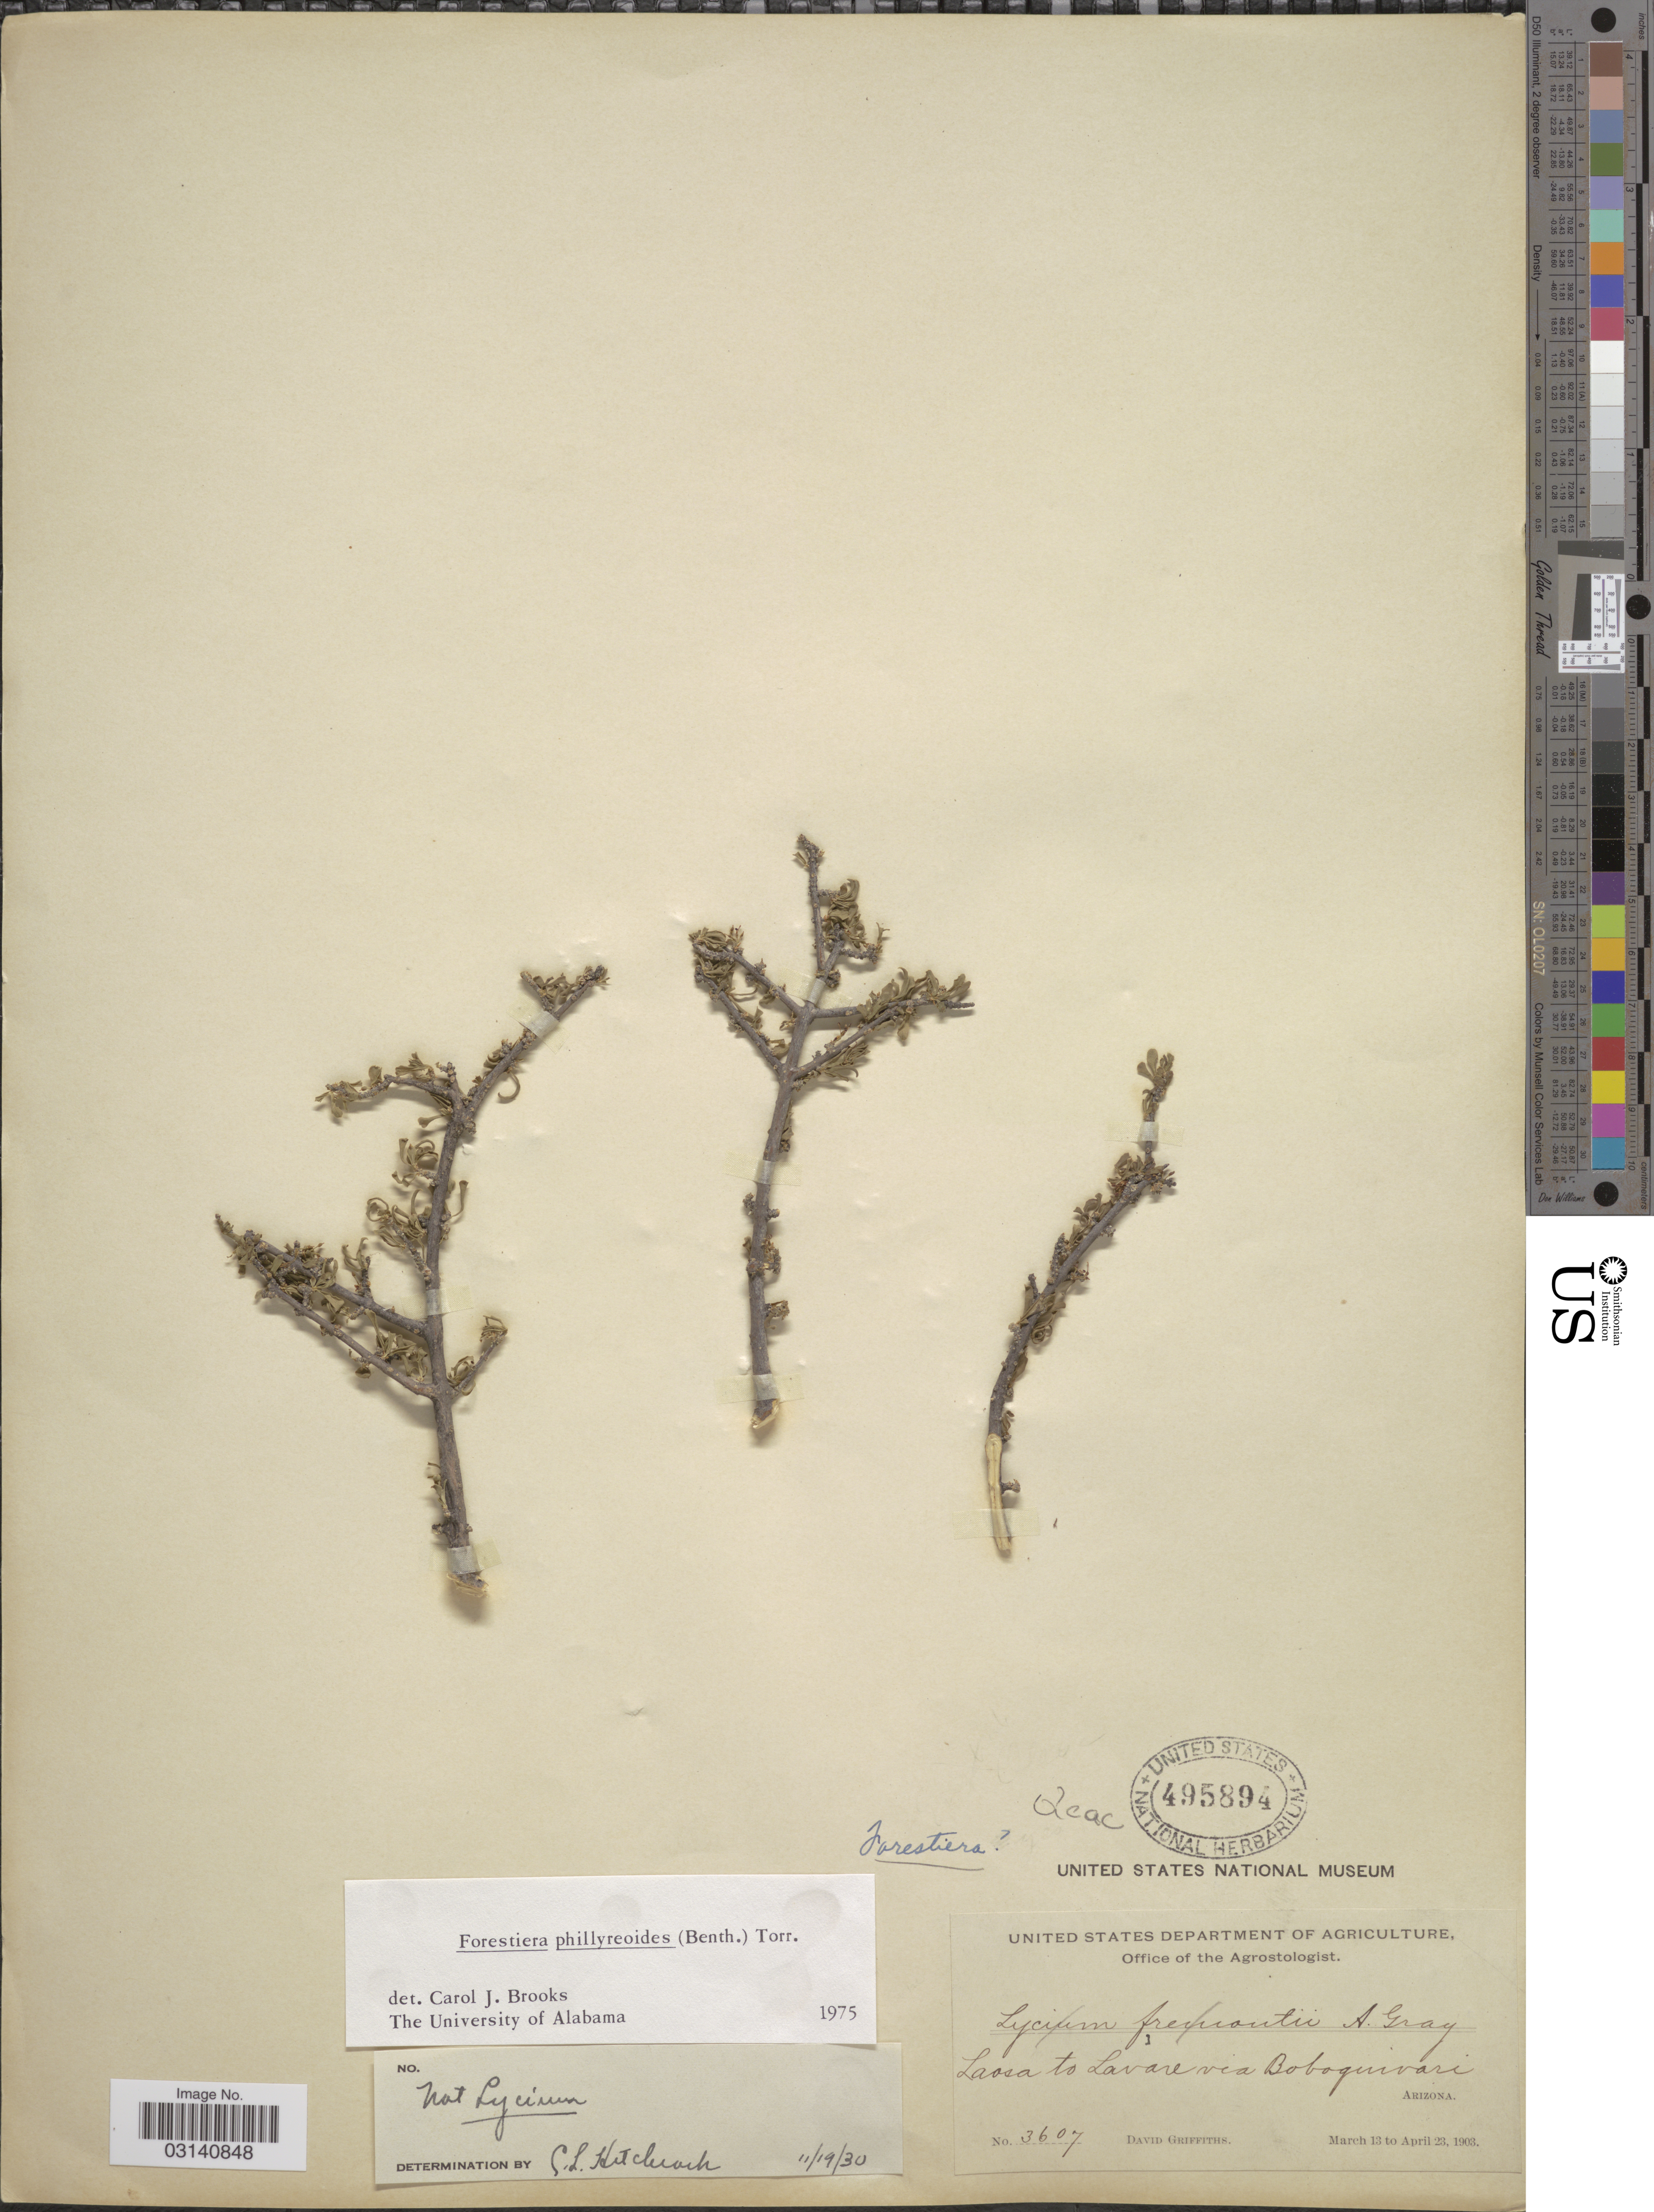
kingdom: Plantae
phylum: Tracheophyta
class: Magnoliopsida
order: Lamiales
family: Oleaceae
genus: Forestiera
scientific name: Forestiera phillyreoides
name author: (Benth.) Torr.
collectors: D. Griffiths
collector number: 3607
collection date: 1903-03-13/1903-04-23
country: United States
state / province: Arizona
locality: Laosa to Lavare via Baboquivari.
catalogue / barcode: US 495894